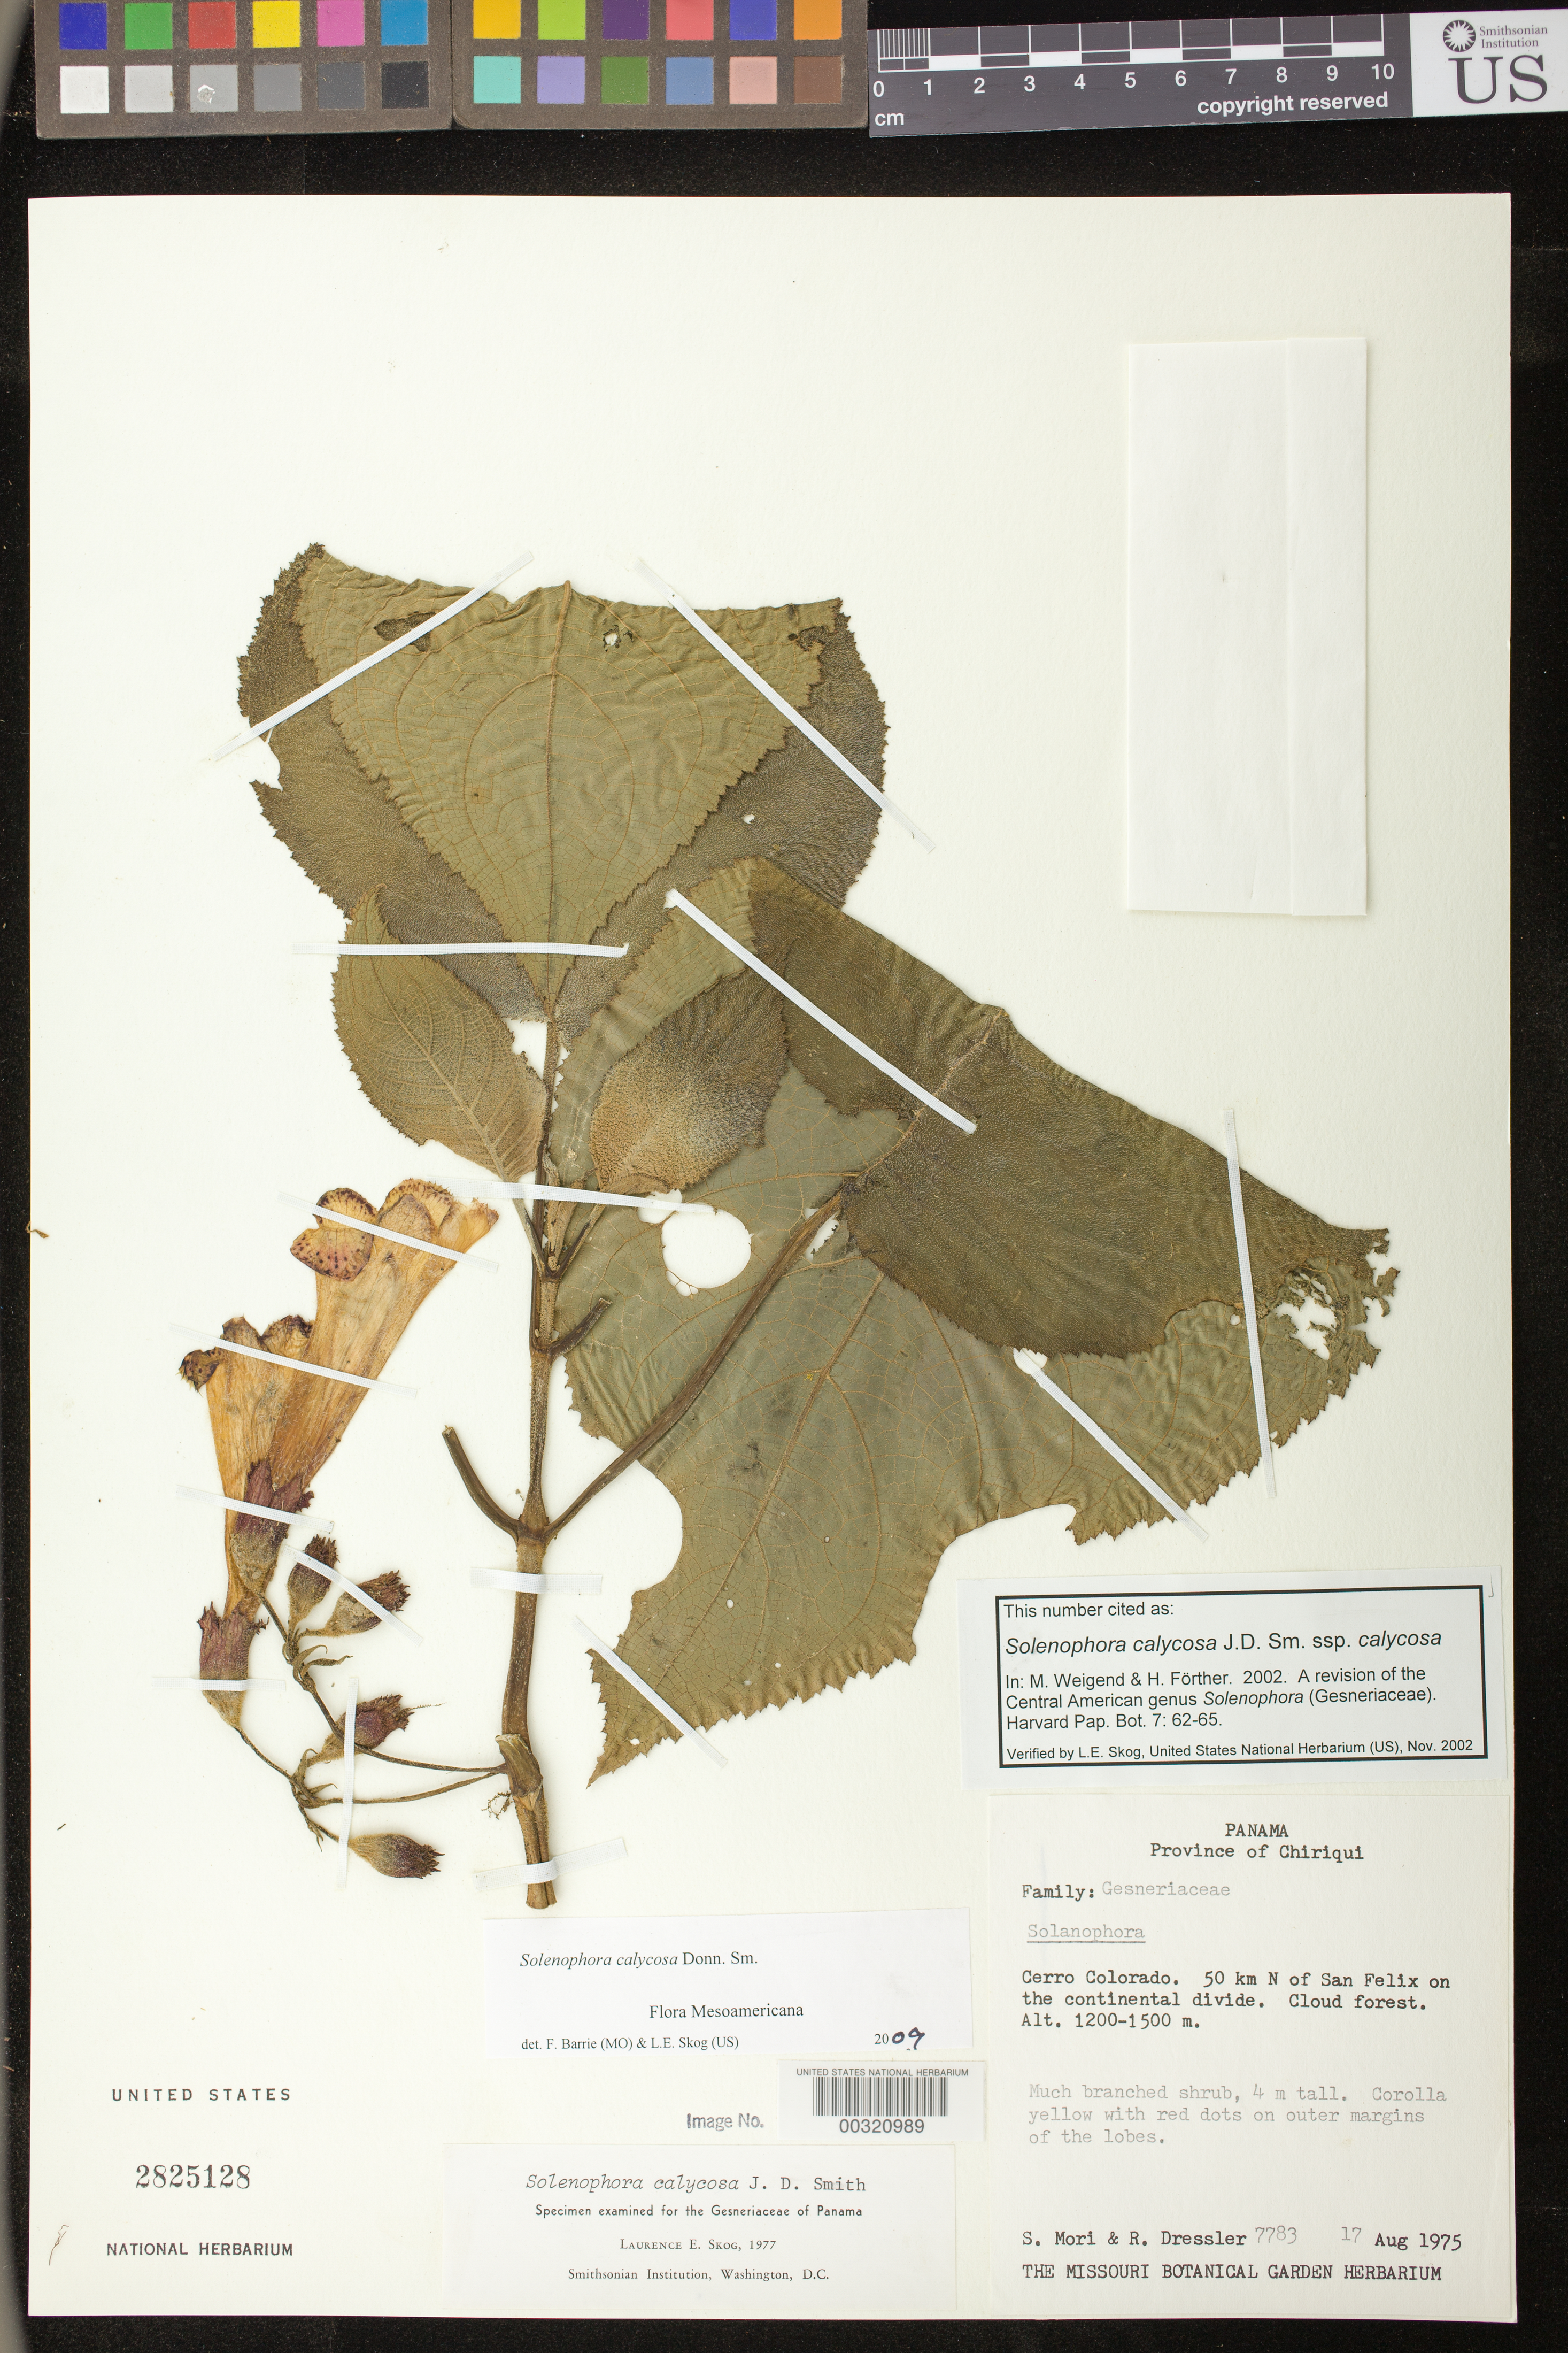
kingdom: Plantae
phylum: Tracheophyta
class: Magnoliopsida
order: Lamiales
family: Gesneriaceae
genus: Solenophora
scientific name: Solenophora calycosa Donn. Sm. subsp. calycosa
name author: (Donn. Sm.) Donn. Sm.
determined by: Weigend; Förther, Harald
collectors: S. Mori & R. Dressler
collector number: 7783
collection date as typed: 17 Aug 1975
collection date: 1975-08-17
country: Panama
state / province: Chiriquí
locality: Cerro Colorado, 50 km N of San Felix on the continental divide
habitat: Cloud forest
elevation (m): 1200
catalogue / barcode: US 2825128